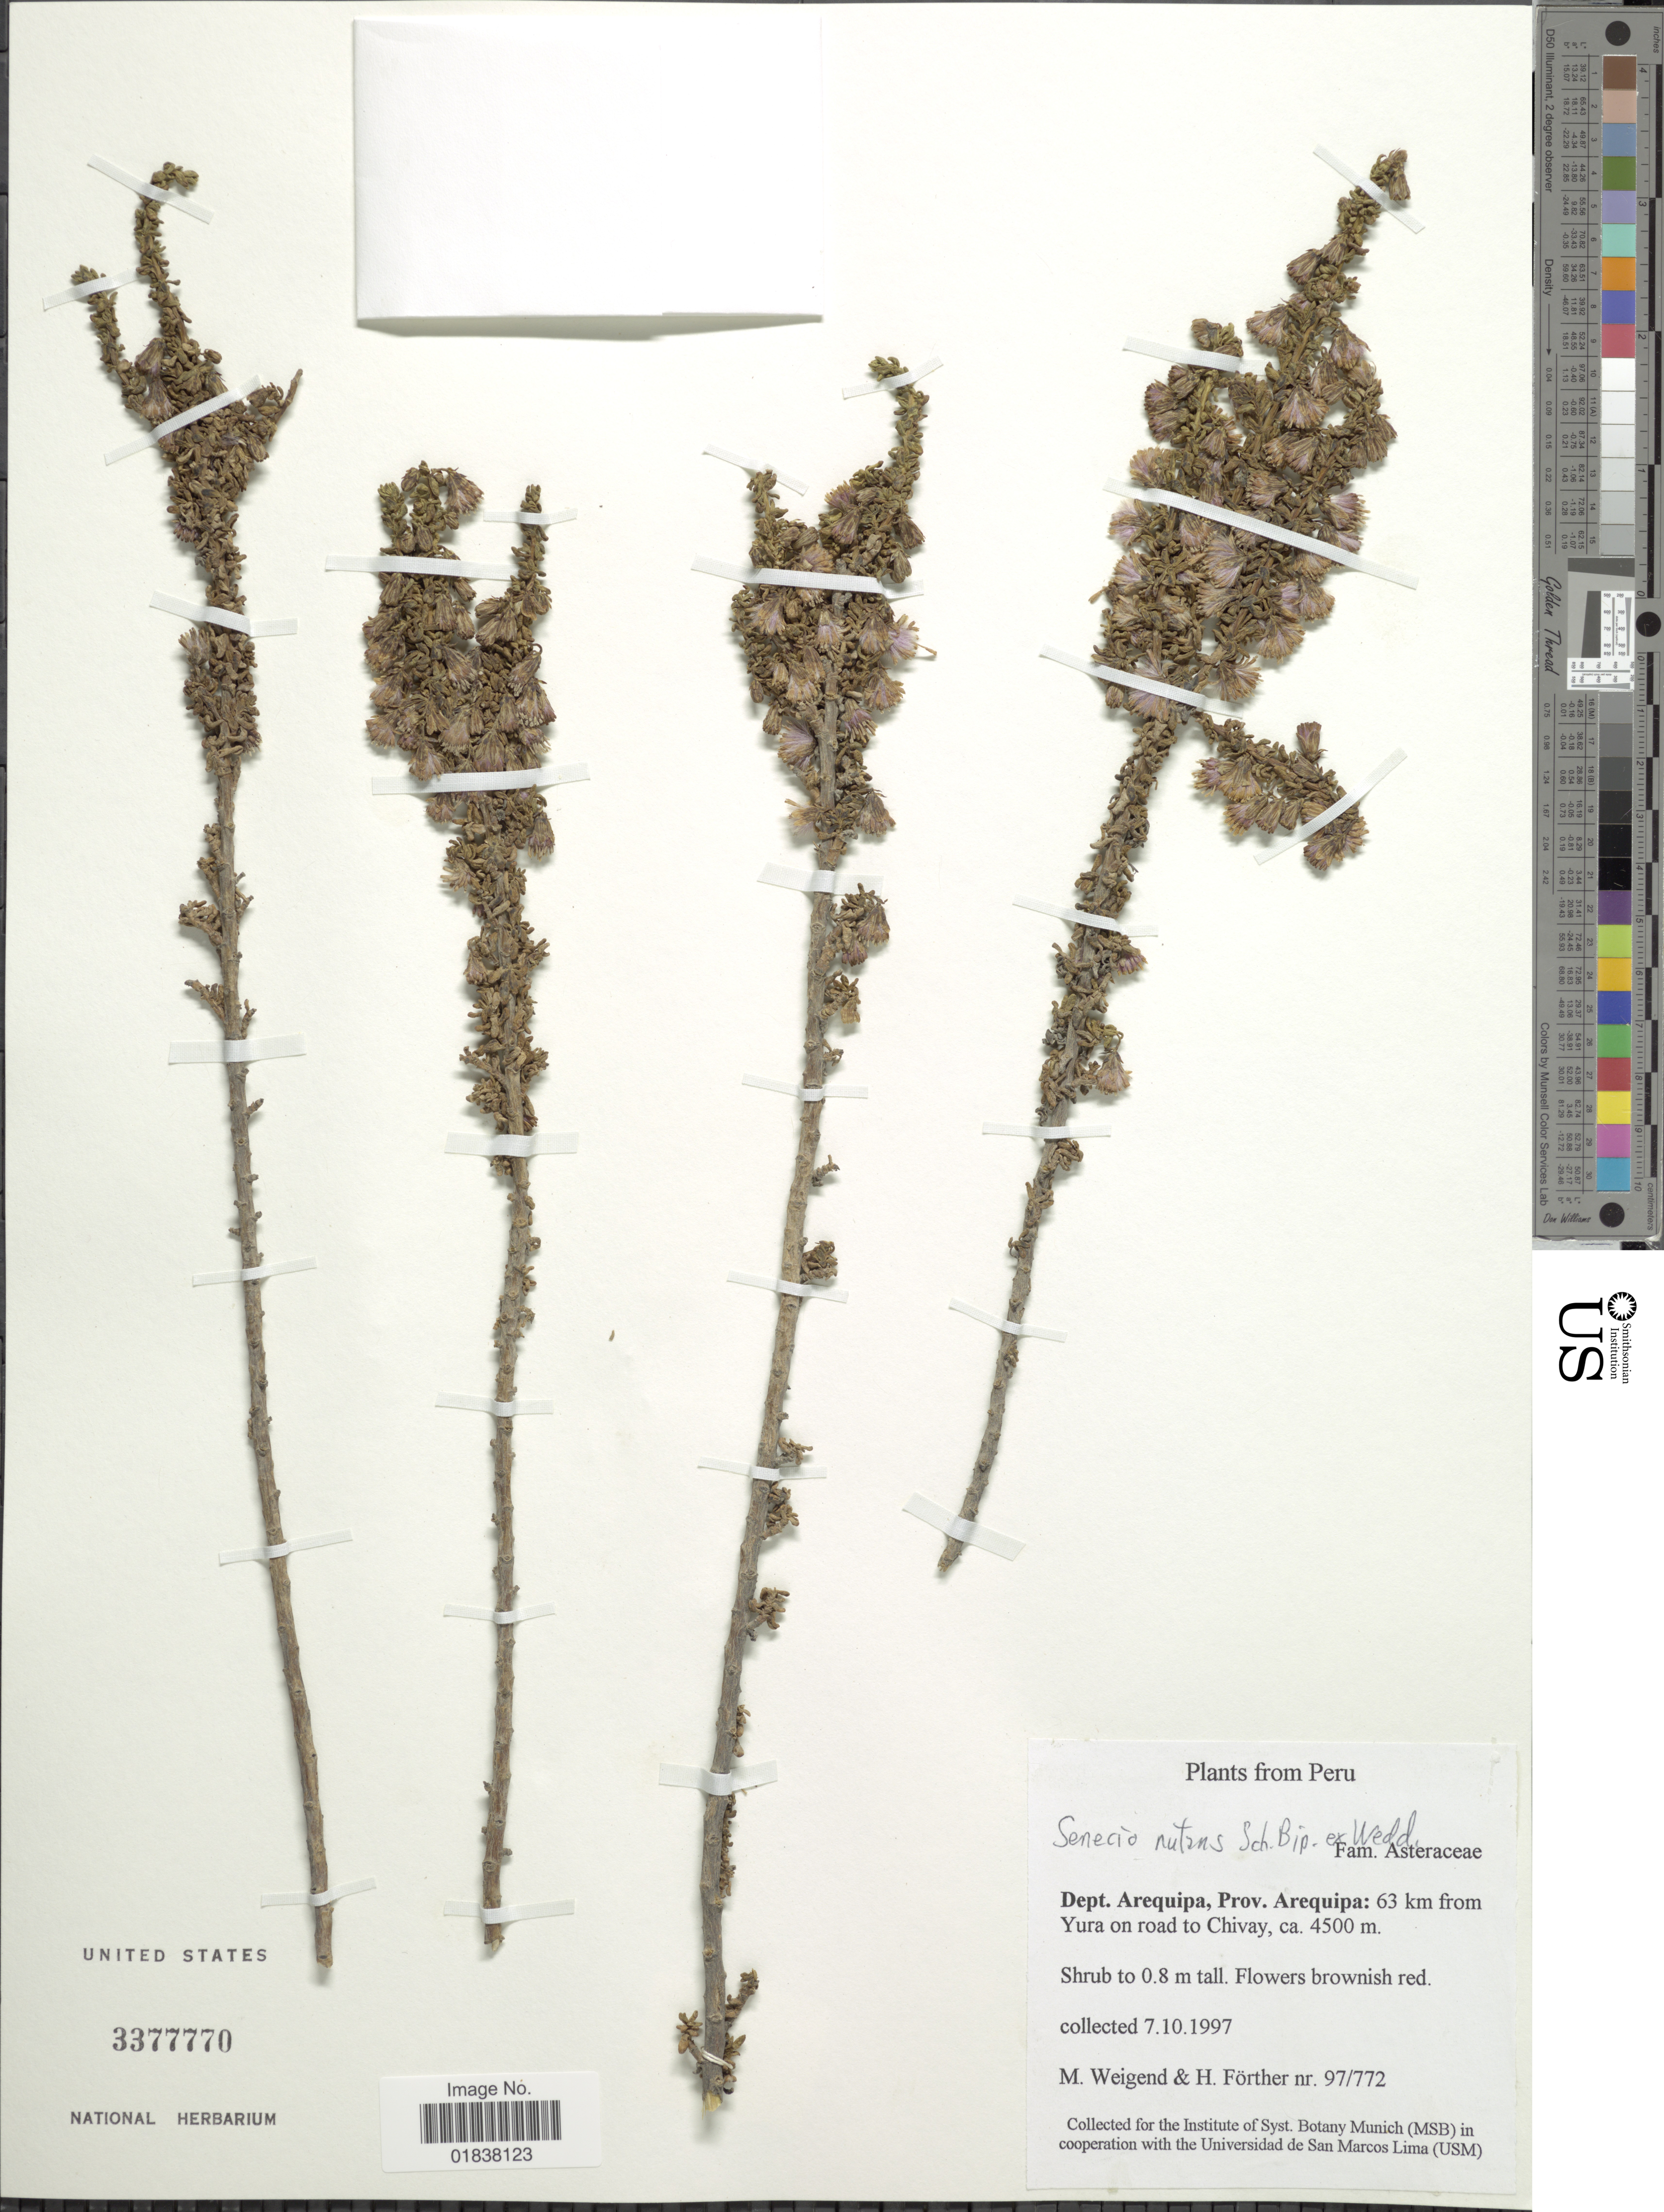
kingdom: Plantae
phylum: Tracheophyta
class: Magnoliopsida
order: Asterales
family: Asteraceae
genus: Senecio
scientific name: Senecio nutans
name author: Sch. Bip.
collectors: M. Weigend & H. Förther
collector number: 97/772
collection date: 1997-10-07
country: Peru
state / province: Arequipa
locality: Prov. Arequipa, 63 km from Yura on road to Chivay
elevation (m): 4500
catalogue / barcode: US 3377770